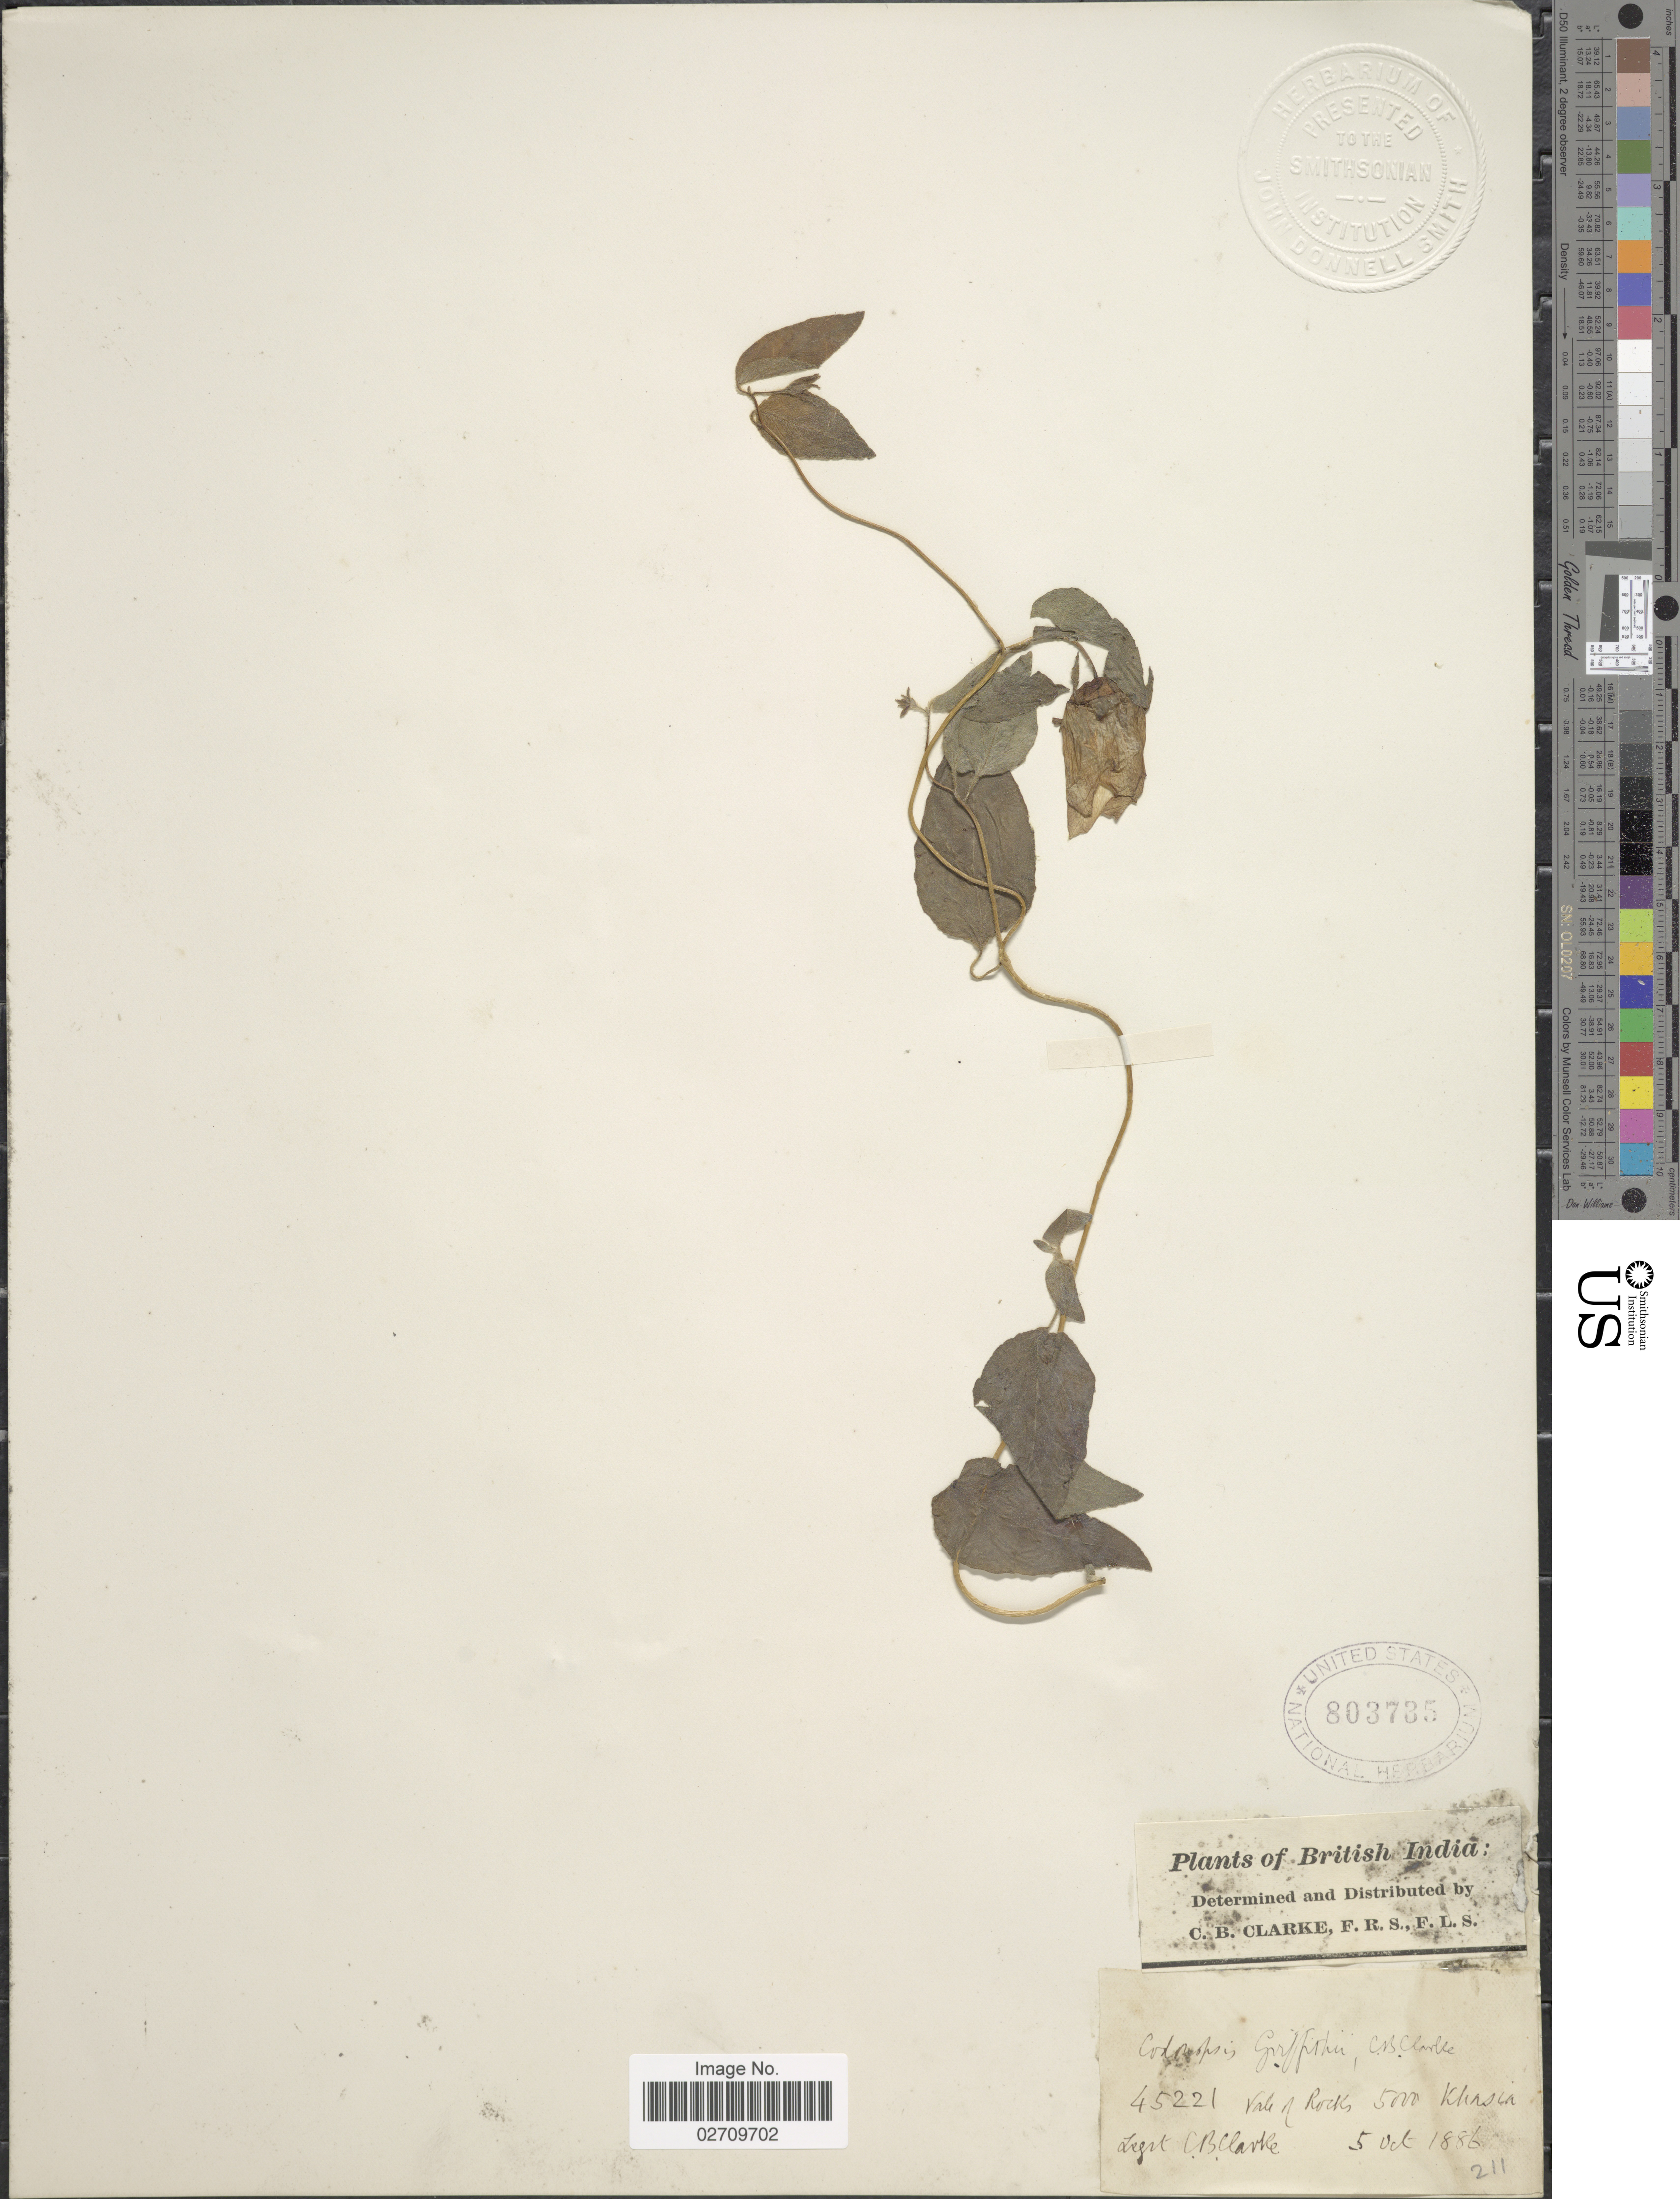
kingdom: Plantae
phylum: Tracheophyta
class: Magnoliopsida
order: Asterales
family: Campanulaceae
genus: Codonopsis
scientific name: Codonopsis griffithii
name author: C.B. Clarke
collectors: C. B. Clarke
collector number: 45221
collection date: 1886-10-05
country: India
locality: British India, Vale of Rocks, Khasia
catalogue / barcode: US 803735